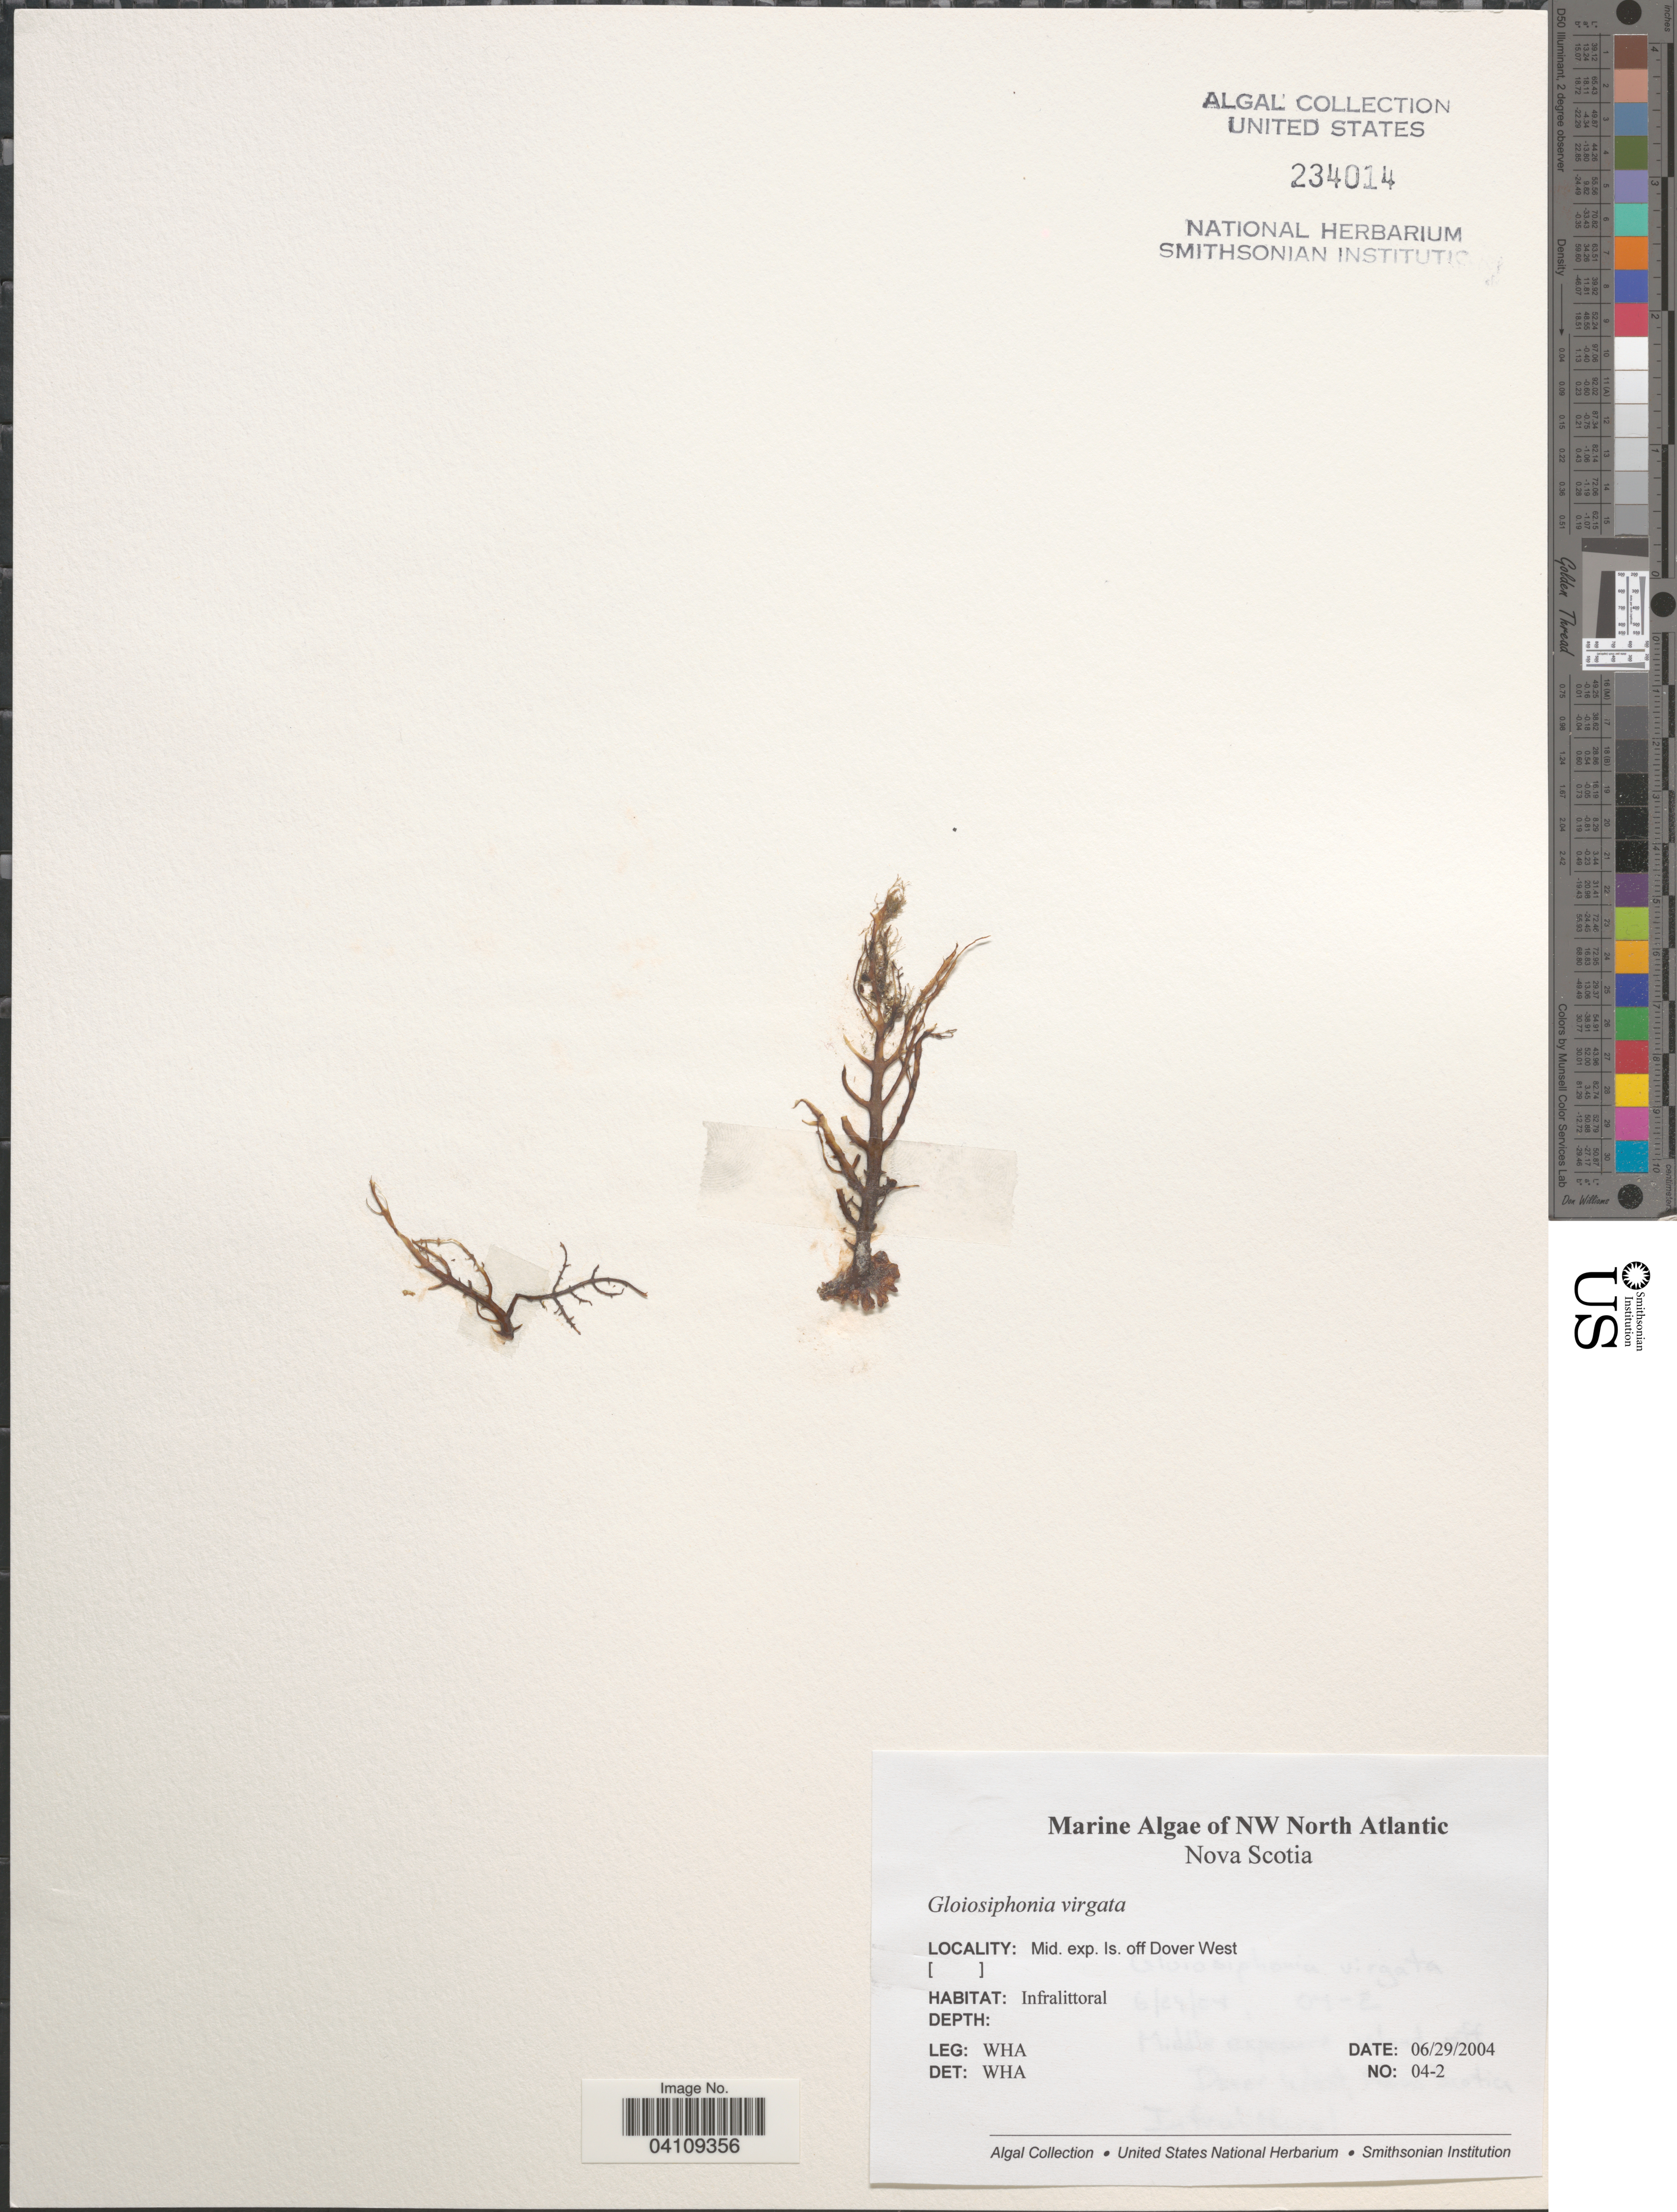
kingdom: Plantae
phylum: Rhodophyta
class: Florideophyceae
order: Gigartinales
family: Gloiosiphoniaceae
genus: Gloiosiphonia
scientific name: Gloiosiphonia virgata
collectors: W. H. Adey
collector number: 04-2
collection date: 2004-06-29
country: Canada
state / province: Nova Scotia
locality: NW North Atlantic. Mid. exp. Is. off Dover West.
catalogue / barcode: US 234014